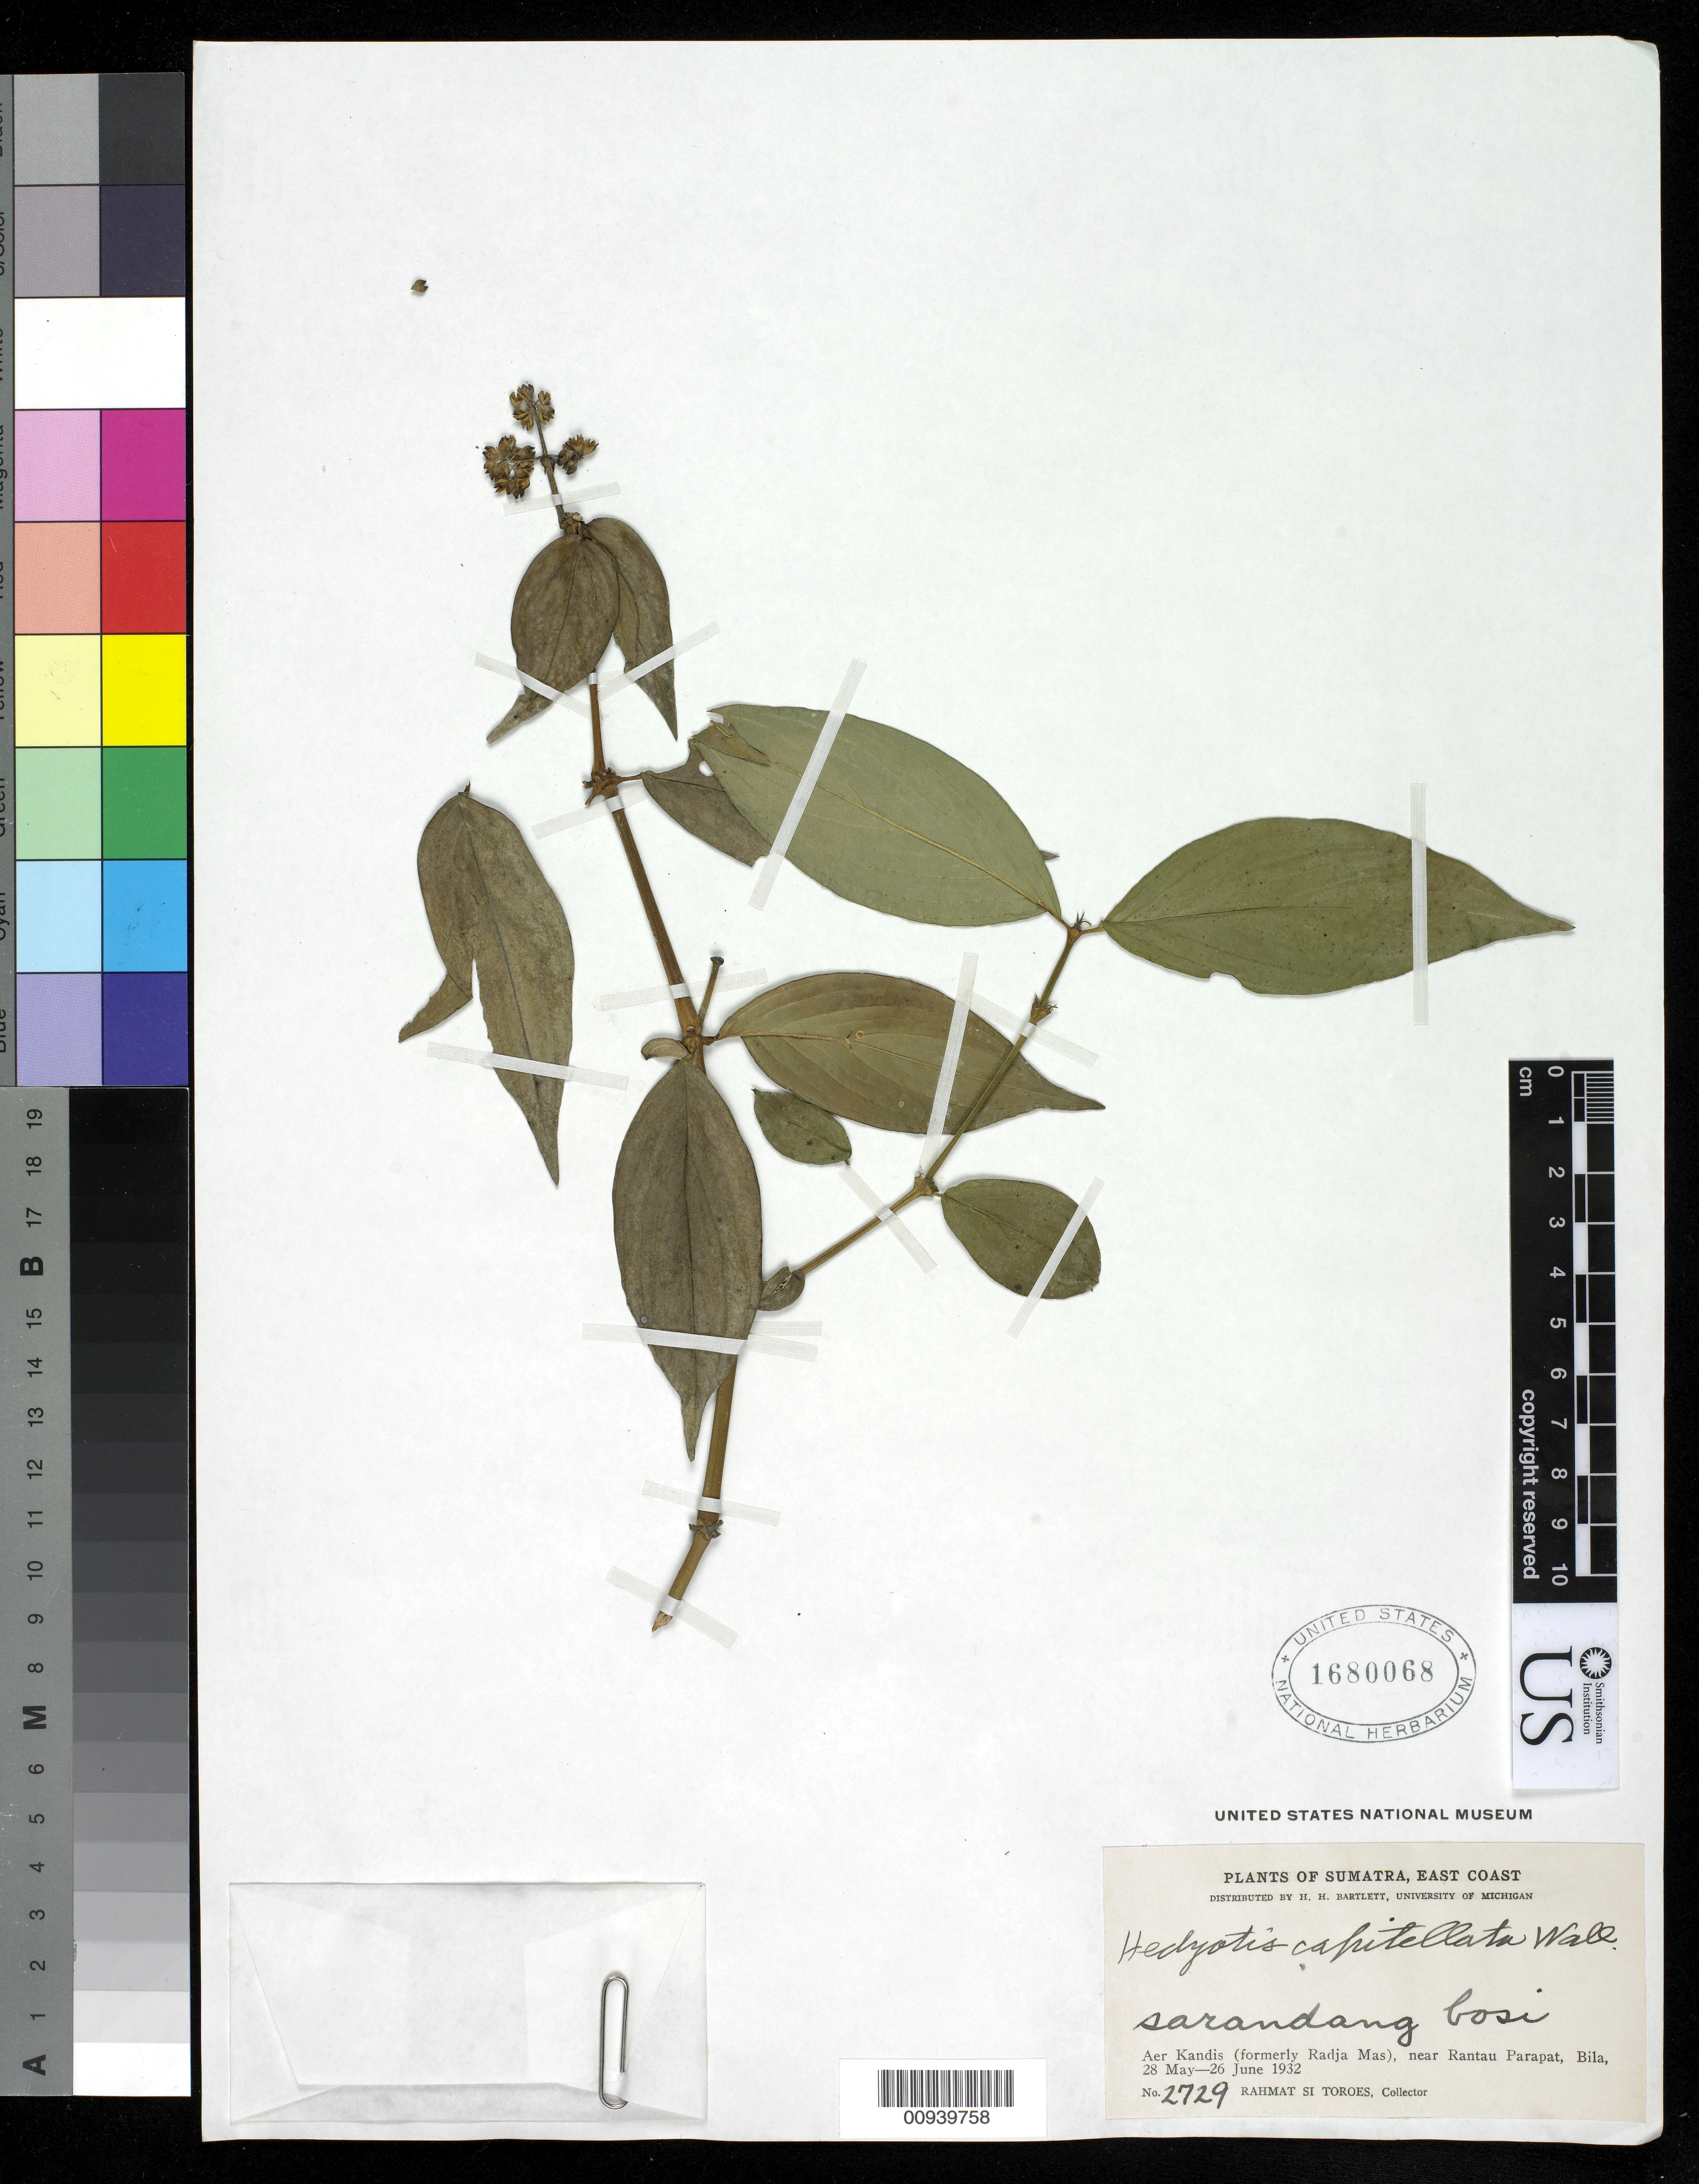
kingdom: Plantae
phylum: Tracheophyta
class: Magnoliopsida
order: Gentianales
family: Rubiaceae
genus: Hedyotis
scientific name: Hedyotis capitellata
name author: Wall.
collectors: Rahmat Si Boeea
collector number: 2729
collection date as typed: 28 May 1932 to 26 Jun 1932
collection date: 1932-05-28/1932-06-26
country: Indonesia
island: Sumatra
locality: Aer Kandis (formerly Radja Mas), near Rantau Parapat, Bila.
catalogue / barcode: US 1680068